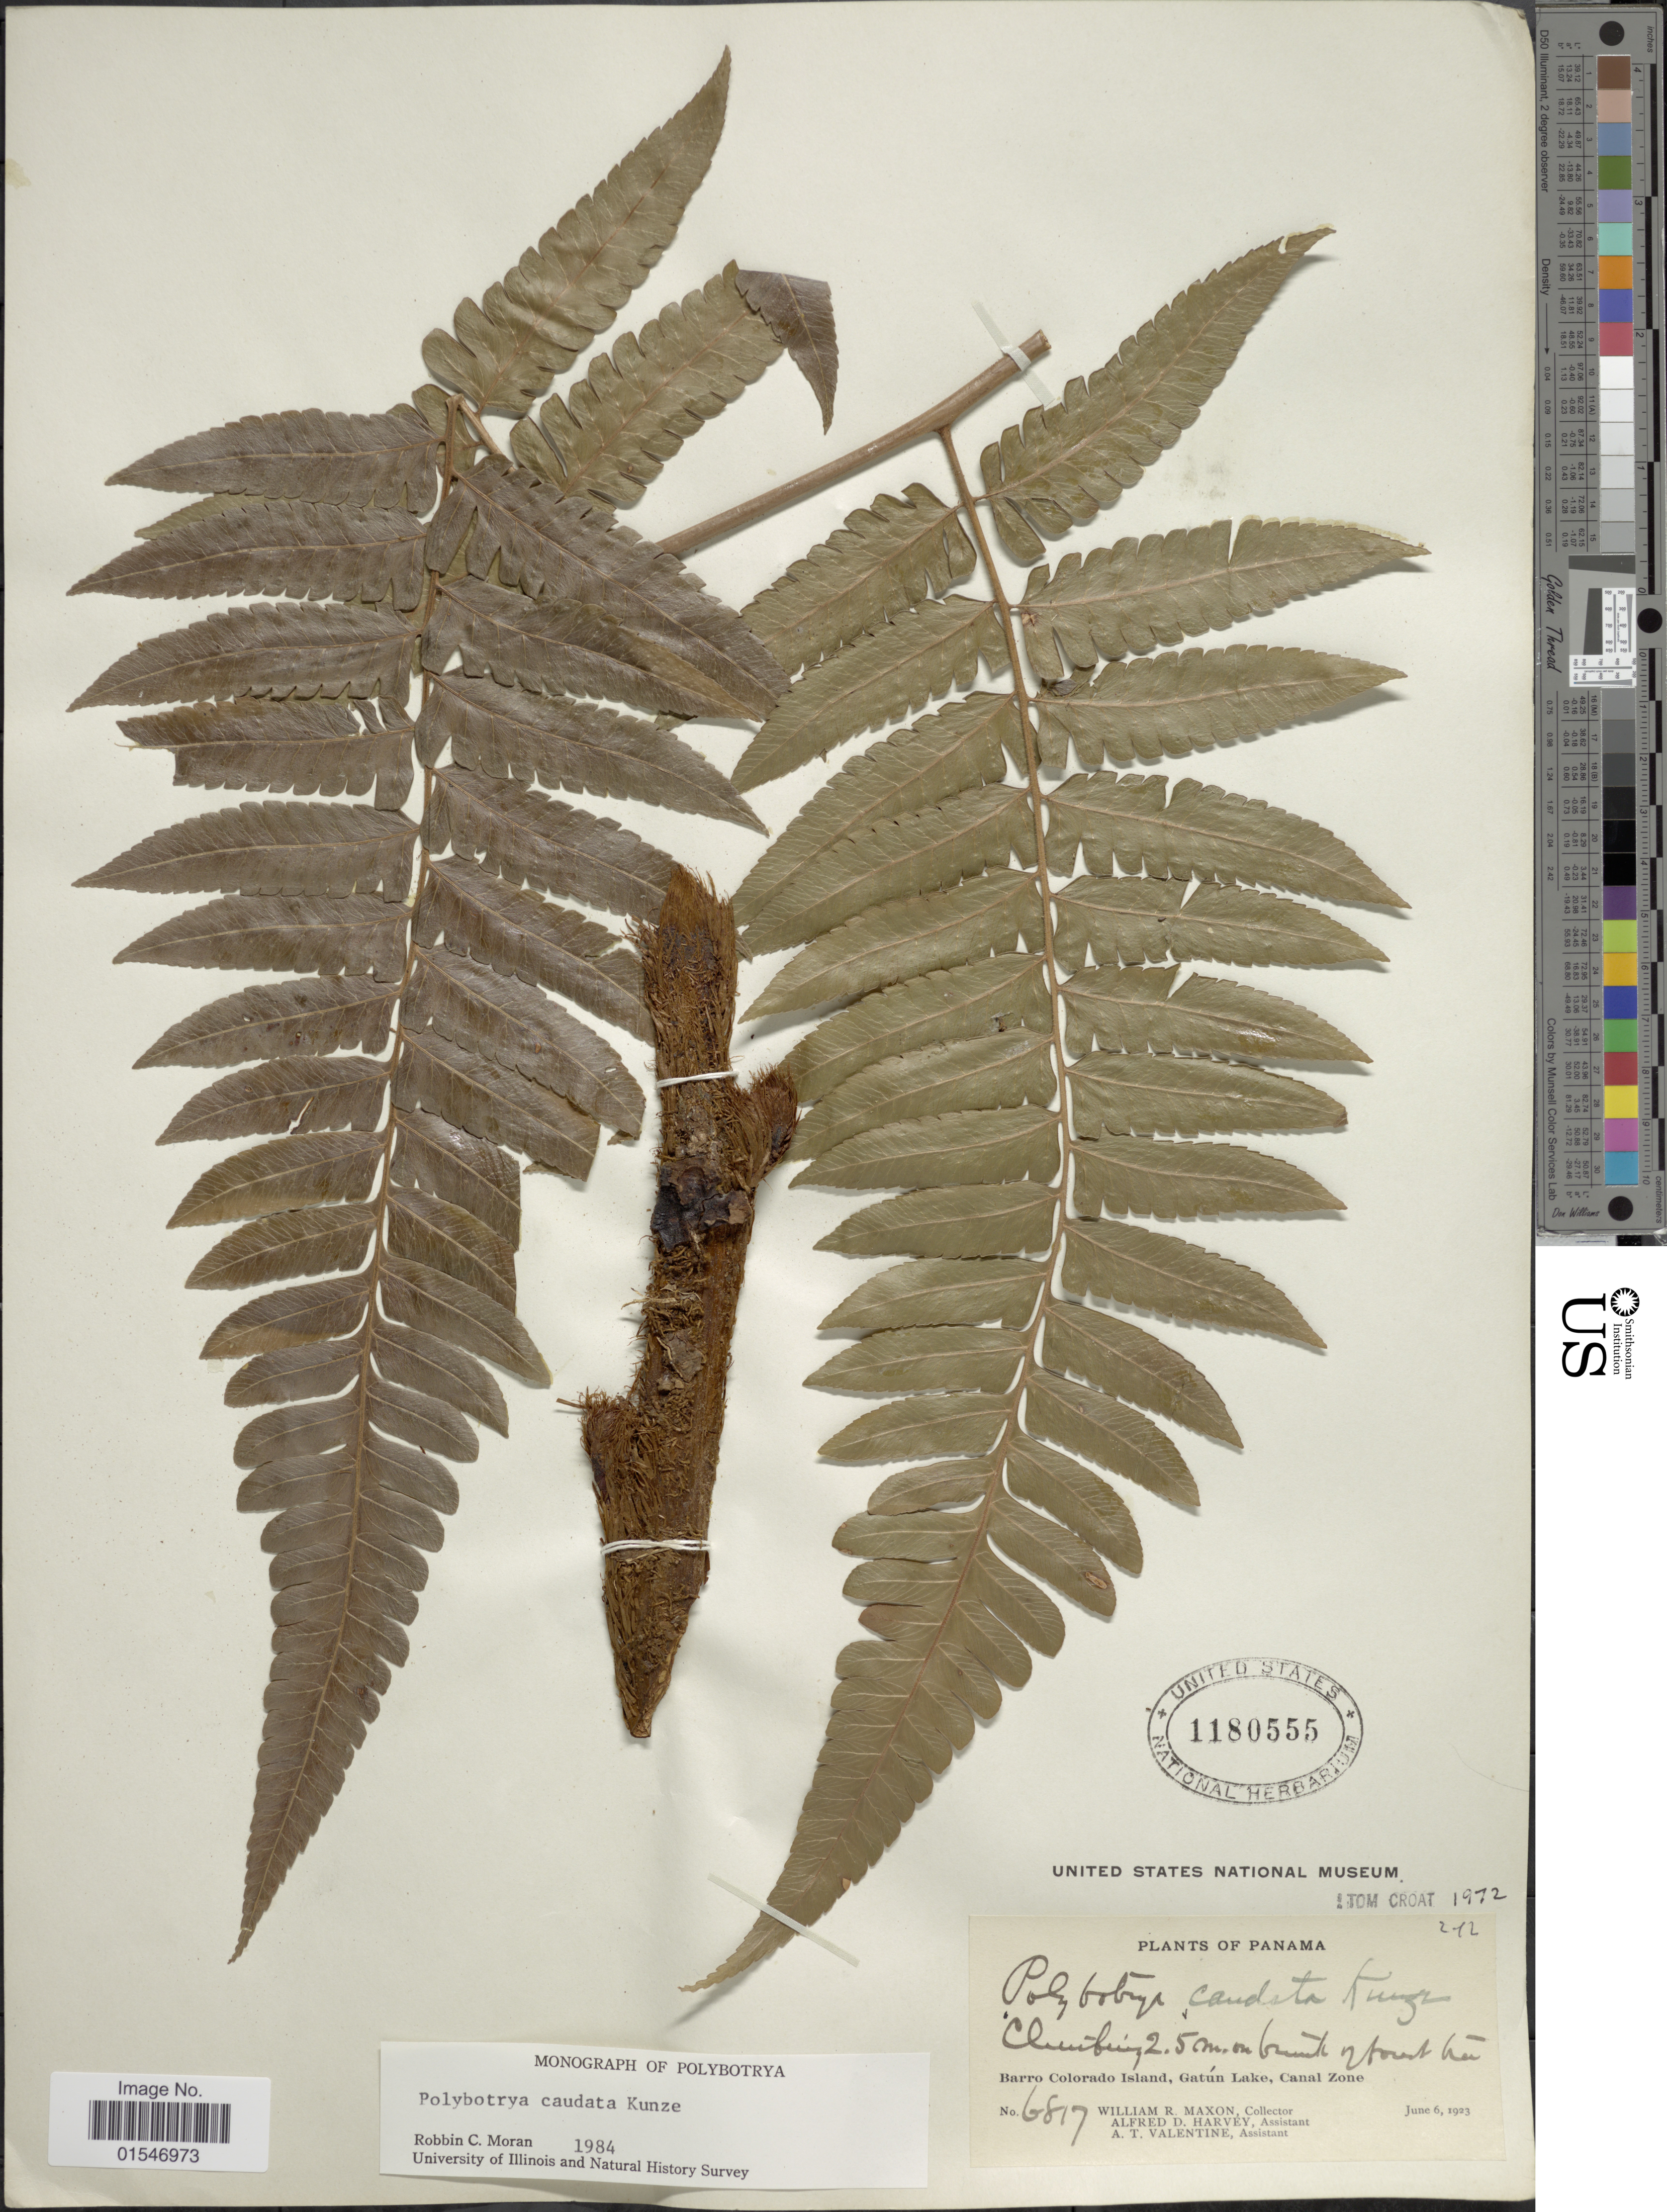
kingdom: Plantae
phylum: Tracheophyta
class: Polypodiopsida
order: Polypodiales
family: Dryopteridaceae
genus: Polybotrya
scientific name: Polybotrya caudata f. caudata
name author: Kunze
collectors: W. R. Maxon, A. D. Harvey & A. Valentine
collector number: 6817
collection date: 1923-06-06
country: Panama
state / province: Colón / Panamá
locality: Panama, Baro Colorado Island, Gatun Lake, Canal Zone.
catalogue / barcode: US 1180555